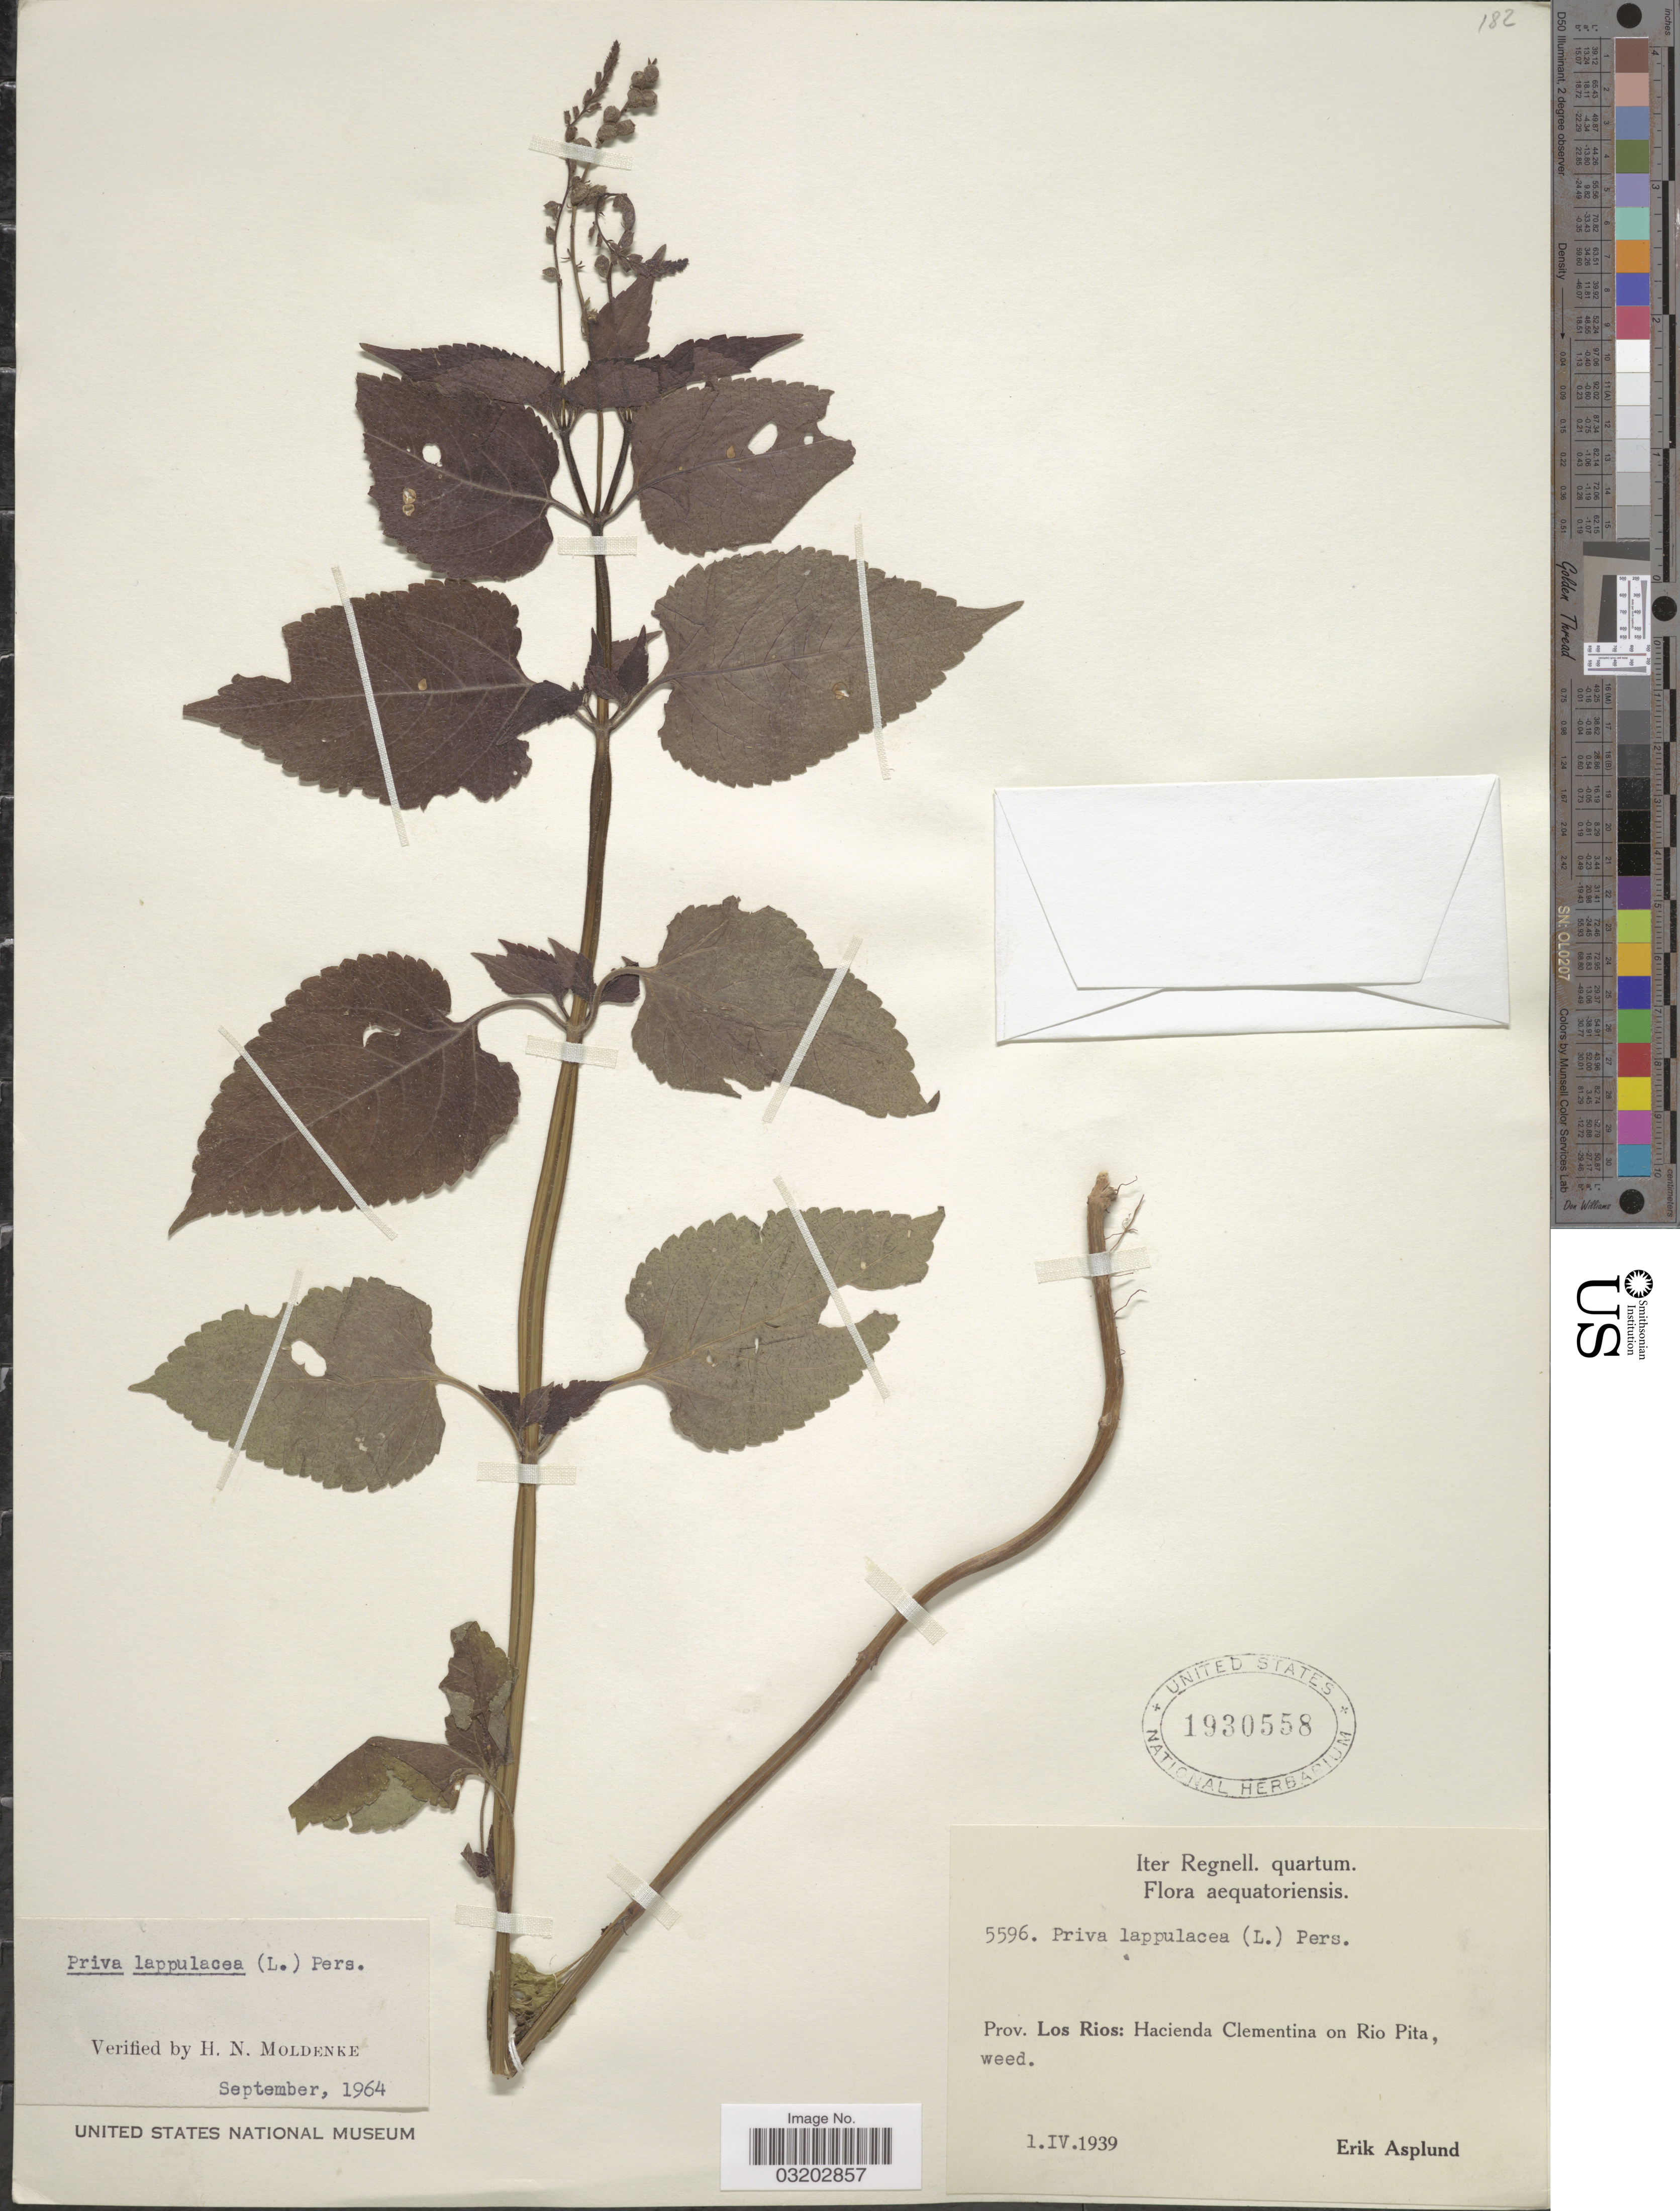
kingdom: Plantae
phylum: Tracheophyta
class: Magnoliopsida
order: Lamiales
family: Verbenaceae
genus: Priva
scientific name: Priva lappulacea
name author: (L.) Pers.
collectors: E. Asplund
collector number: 5596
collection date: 1939-04-01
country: Ecuador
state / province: Los Ríos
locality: Aequatoriensis. Hacienda Clementina on Rio Pita.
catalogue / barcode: US 1930558